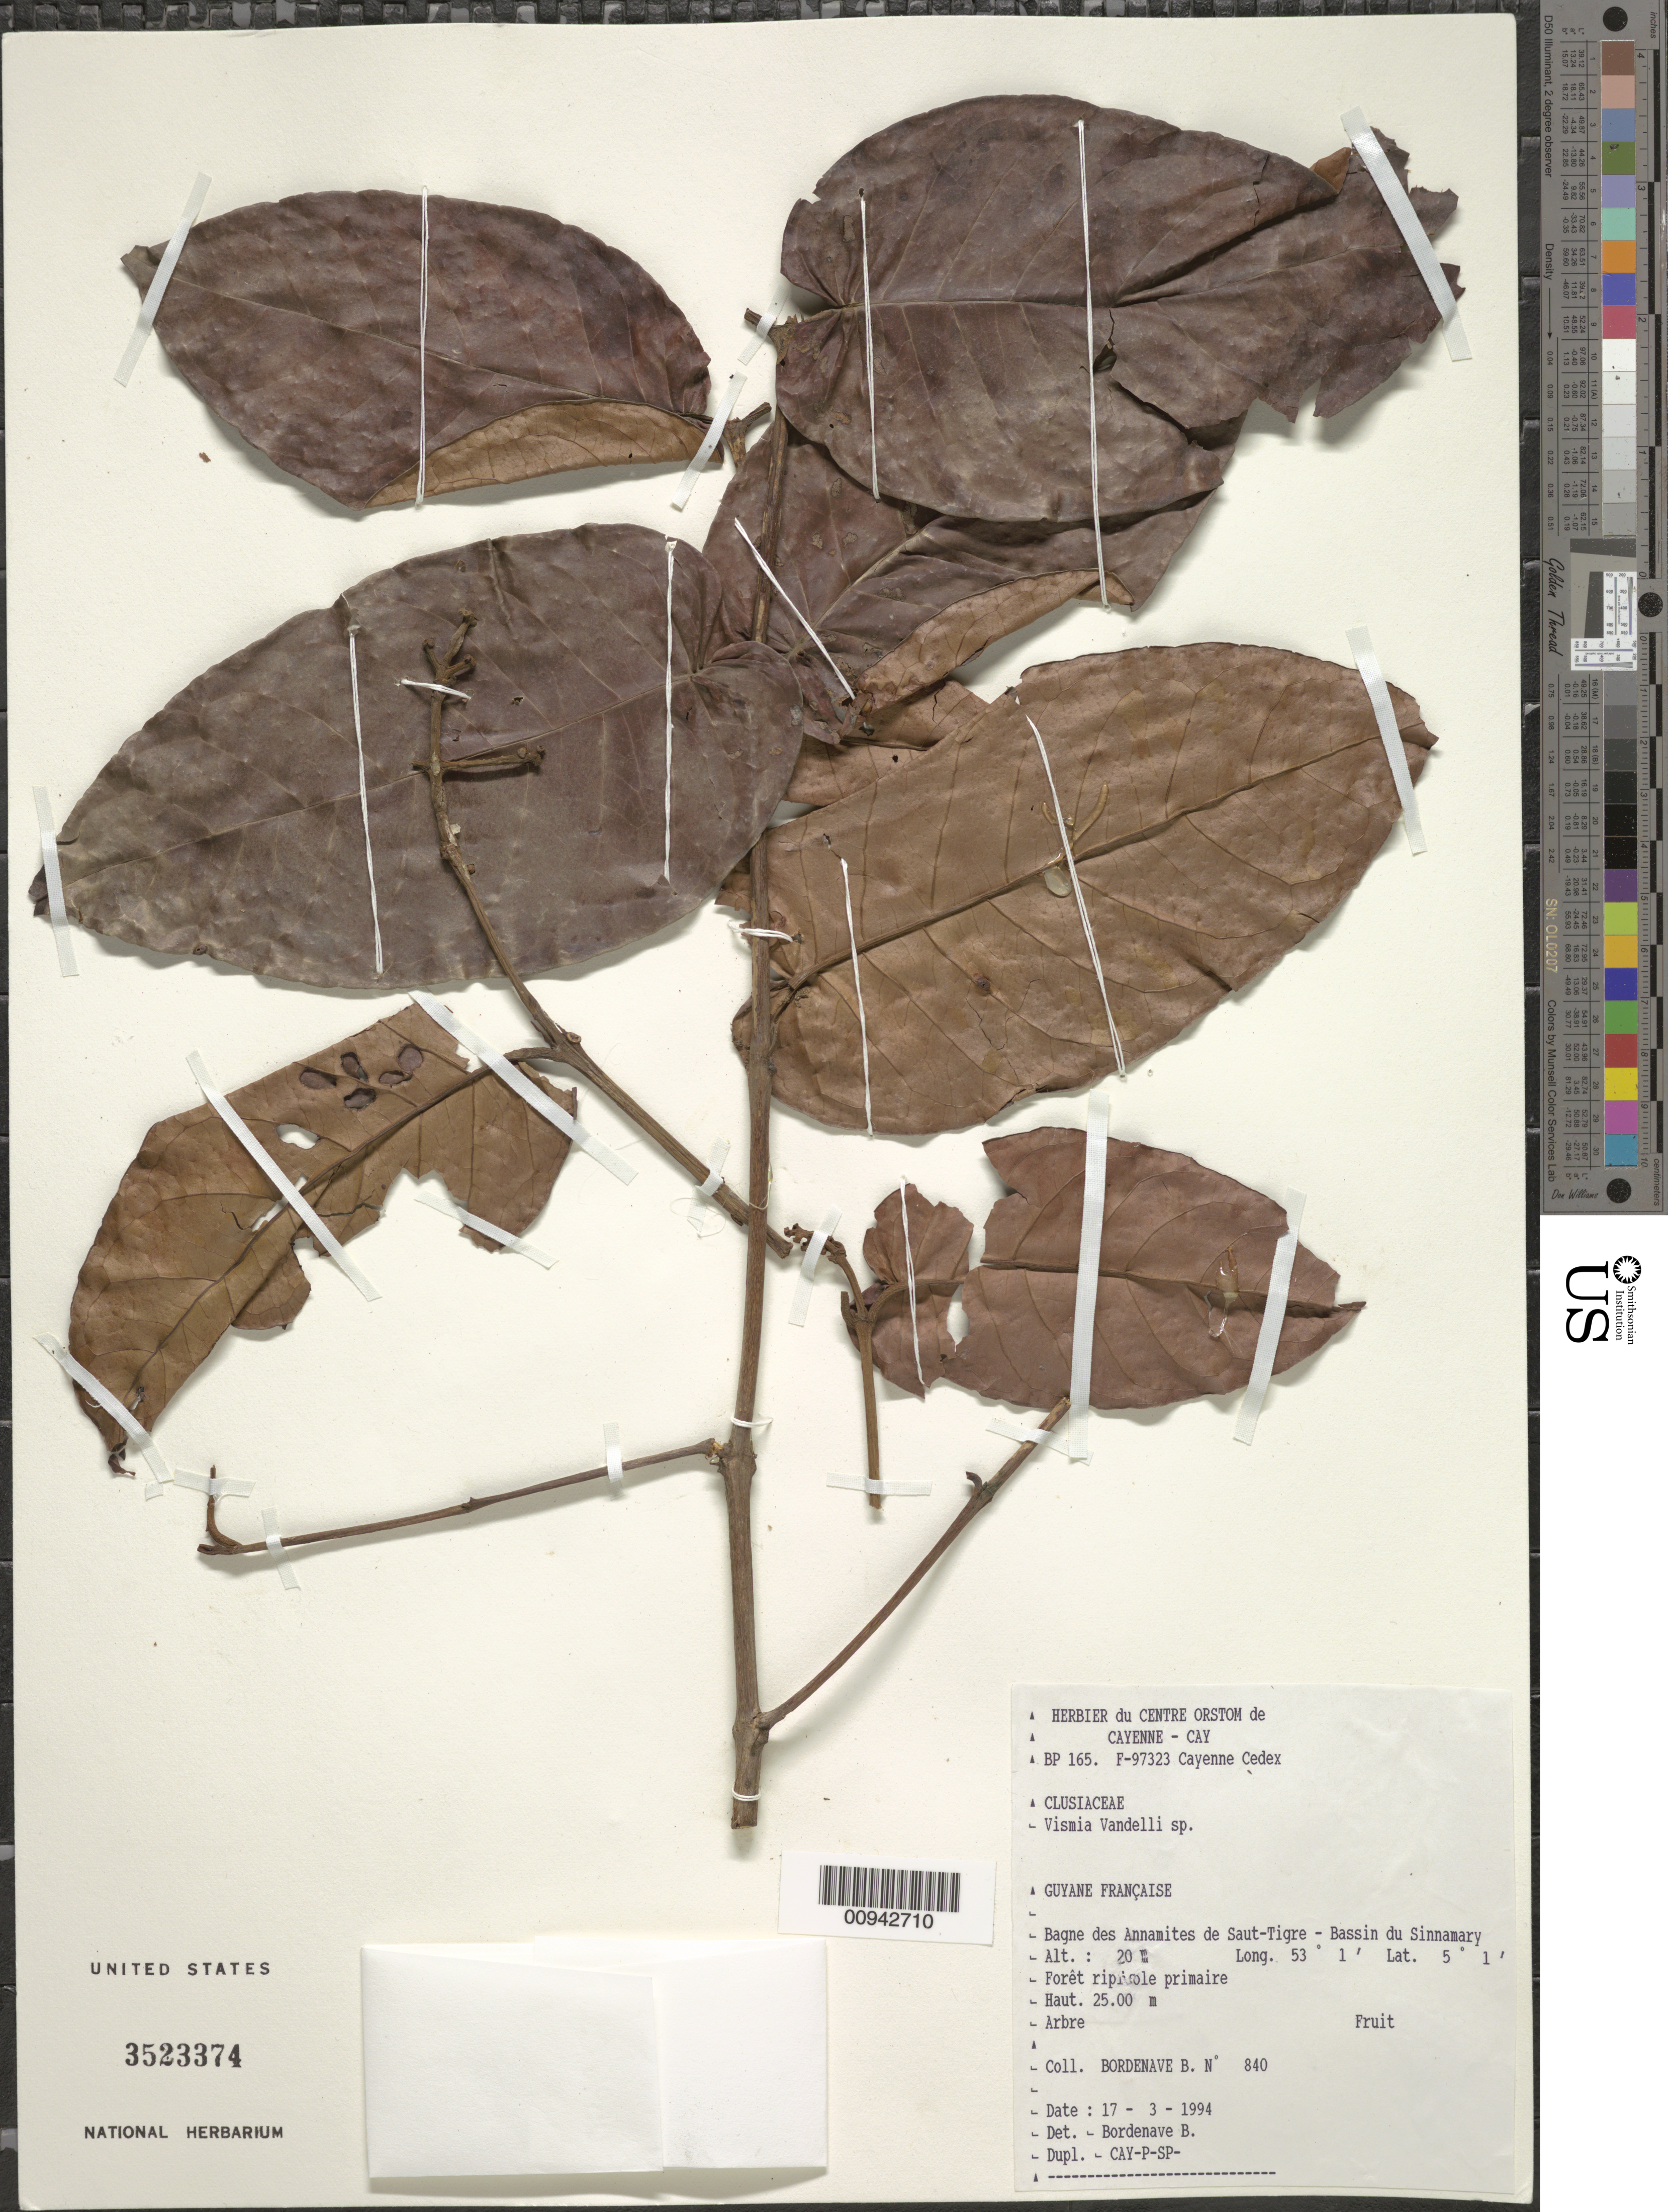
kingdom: Plantae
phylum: Tracheophyta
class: Magnoliopsida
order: Malpighiales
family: Hypericaceae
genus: Vismia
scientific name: Vismia sp.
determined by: Bordenave, B.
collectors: B. Bordenave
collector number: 840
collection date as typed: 17-Mar-94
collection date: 1994-03-17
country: French Guiana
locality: Bagne des Annamites de Saut-Tigre, Bassin du Sinnamary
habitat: Foret ripicole primaire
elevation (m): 20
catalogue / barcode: US 3523374